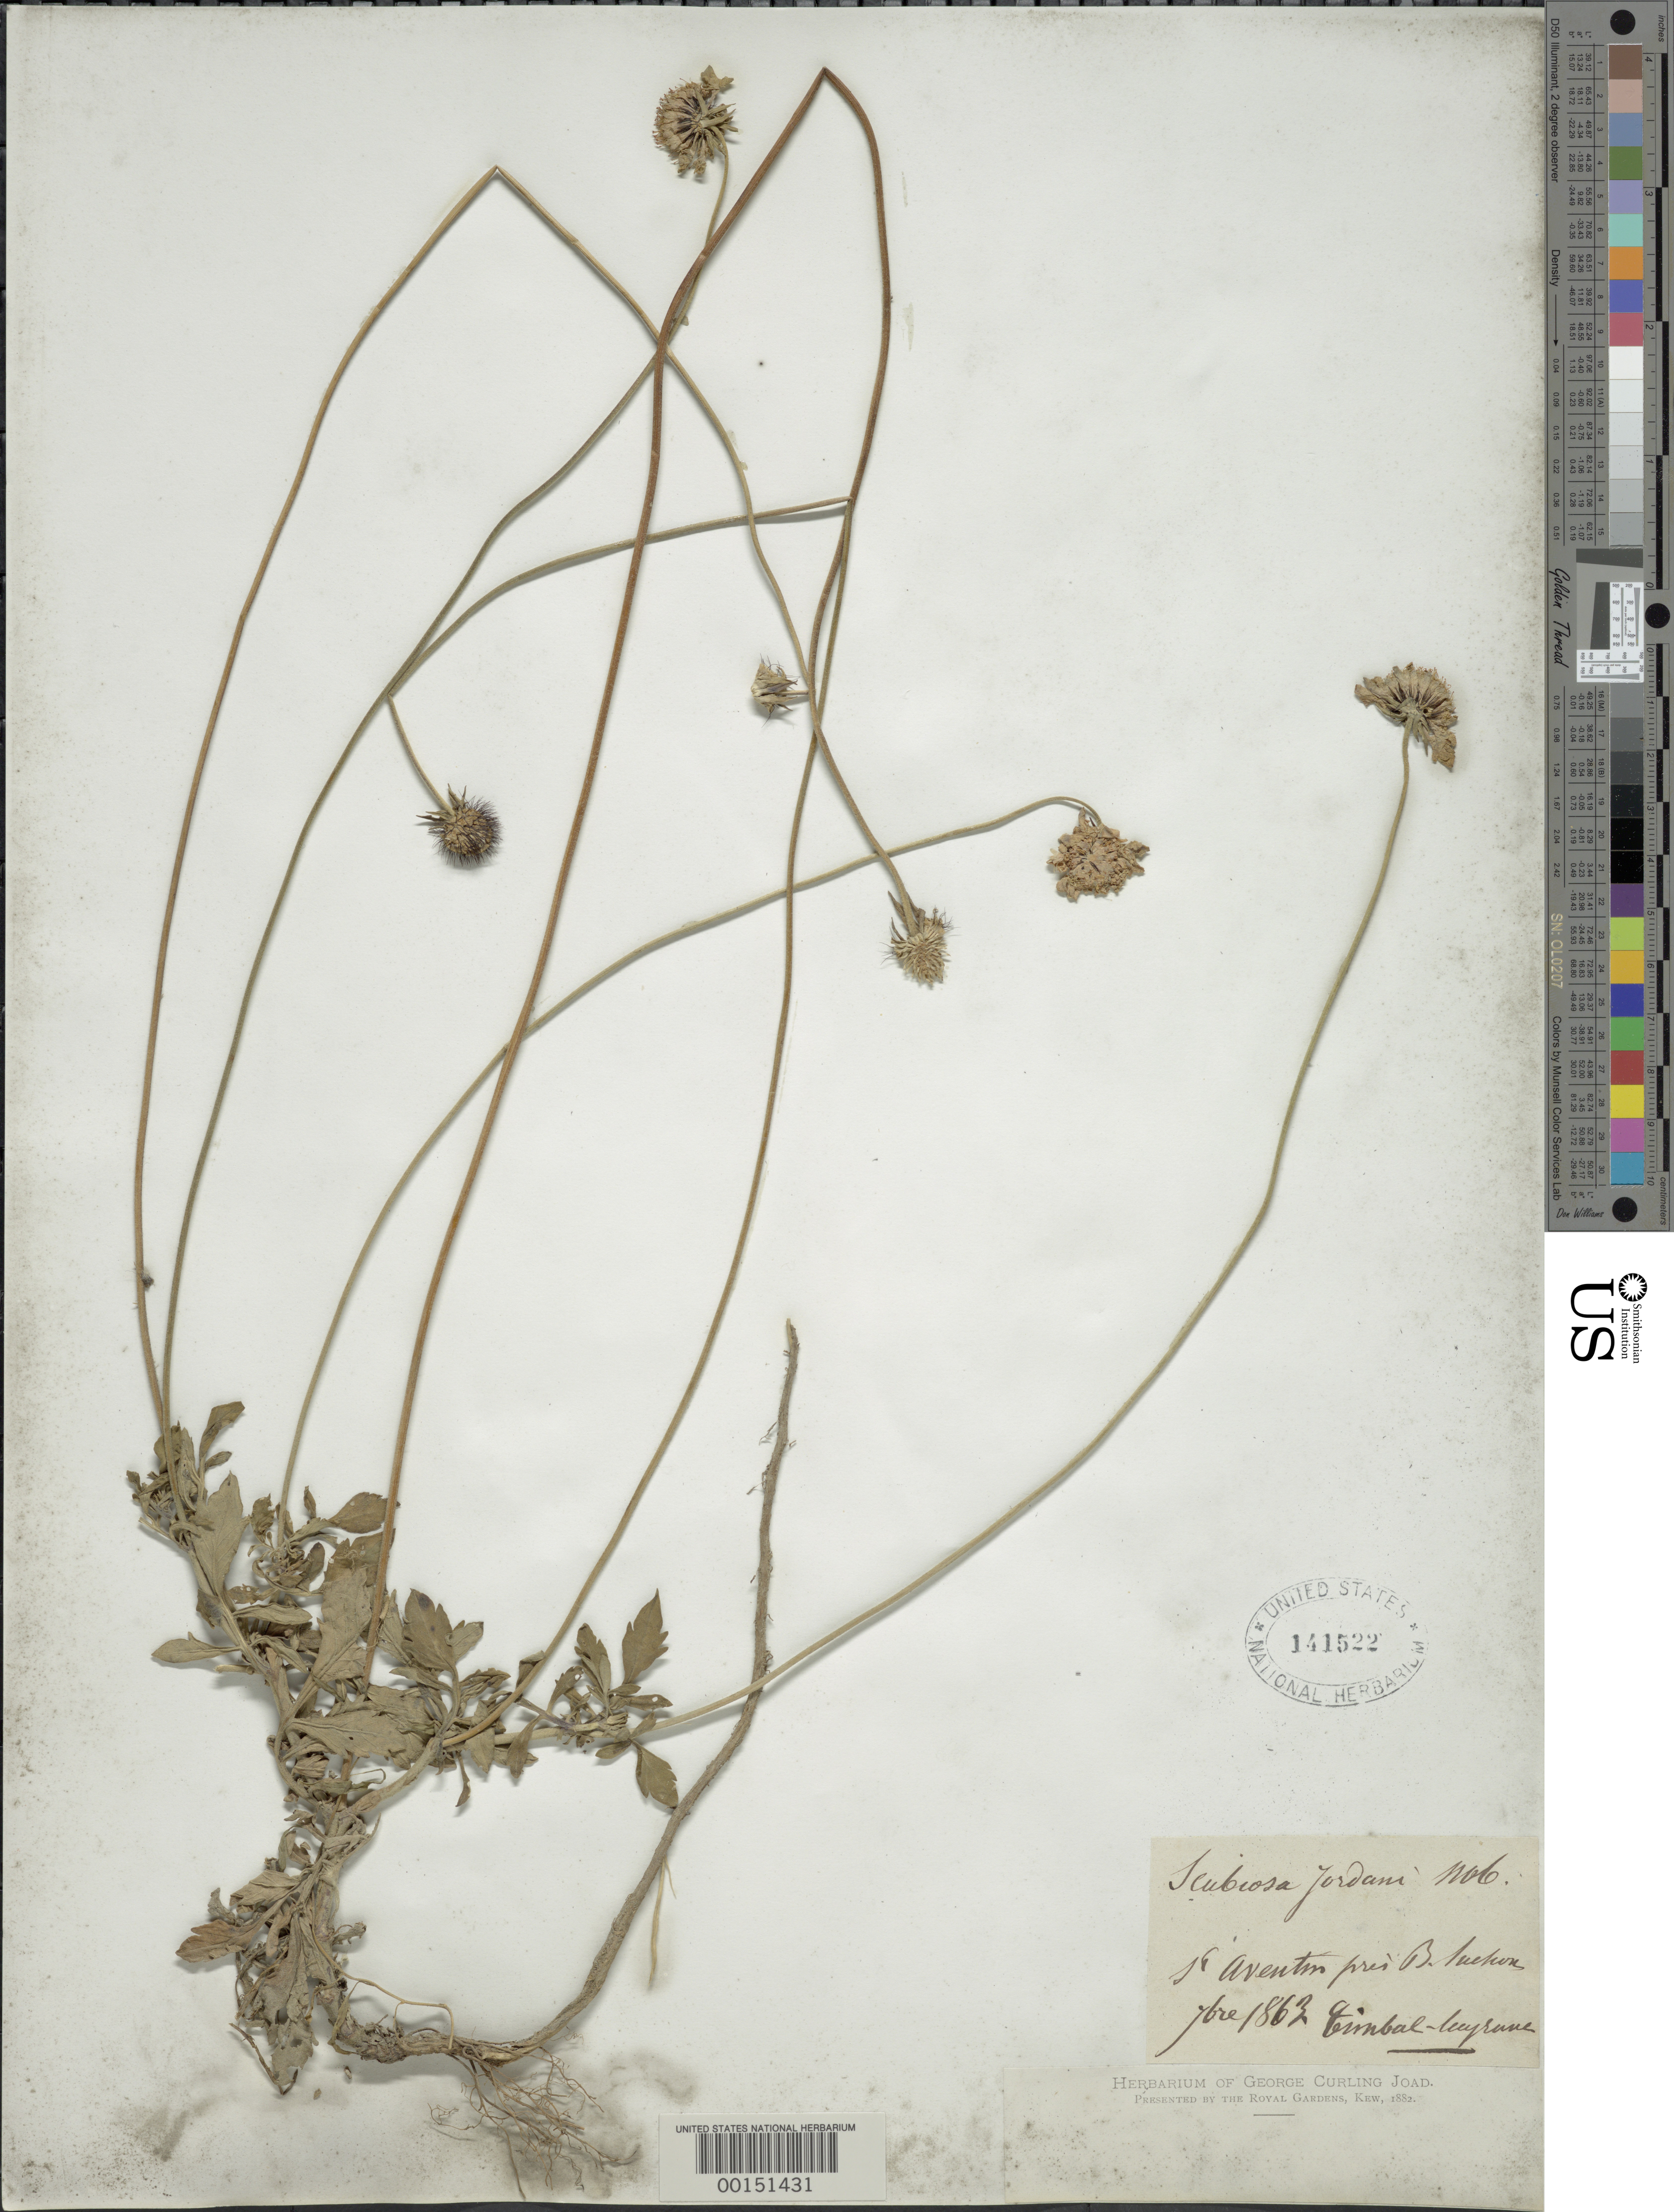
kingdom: Plantae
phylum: Tracheophyta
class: Magnoliopsida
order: Dipsacales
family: Caprifoliaceae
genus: Scabiosa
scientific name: Scabiosa jordani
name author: nob.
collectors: -. Timbal-Leeyrane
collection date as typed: Feb 1863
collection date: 1863-02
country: France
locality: St. Aventin pres Bluchon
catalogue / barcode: US 141522